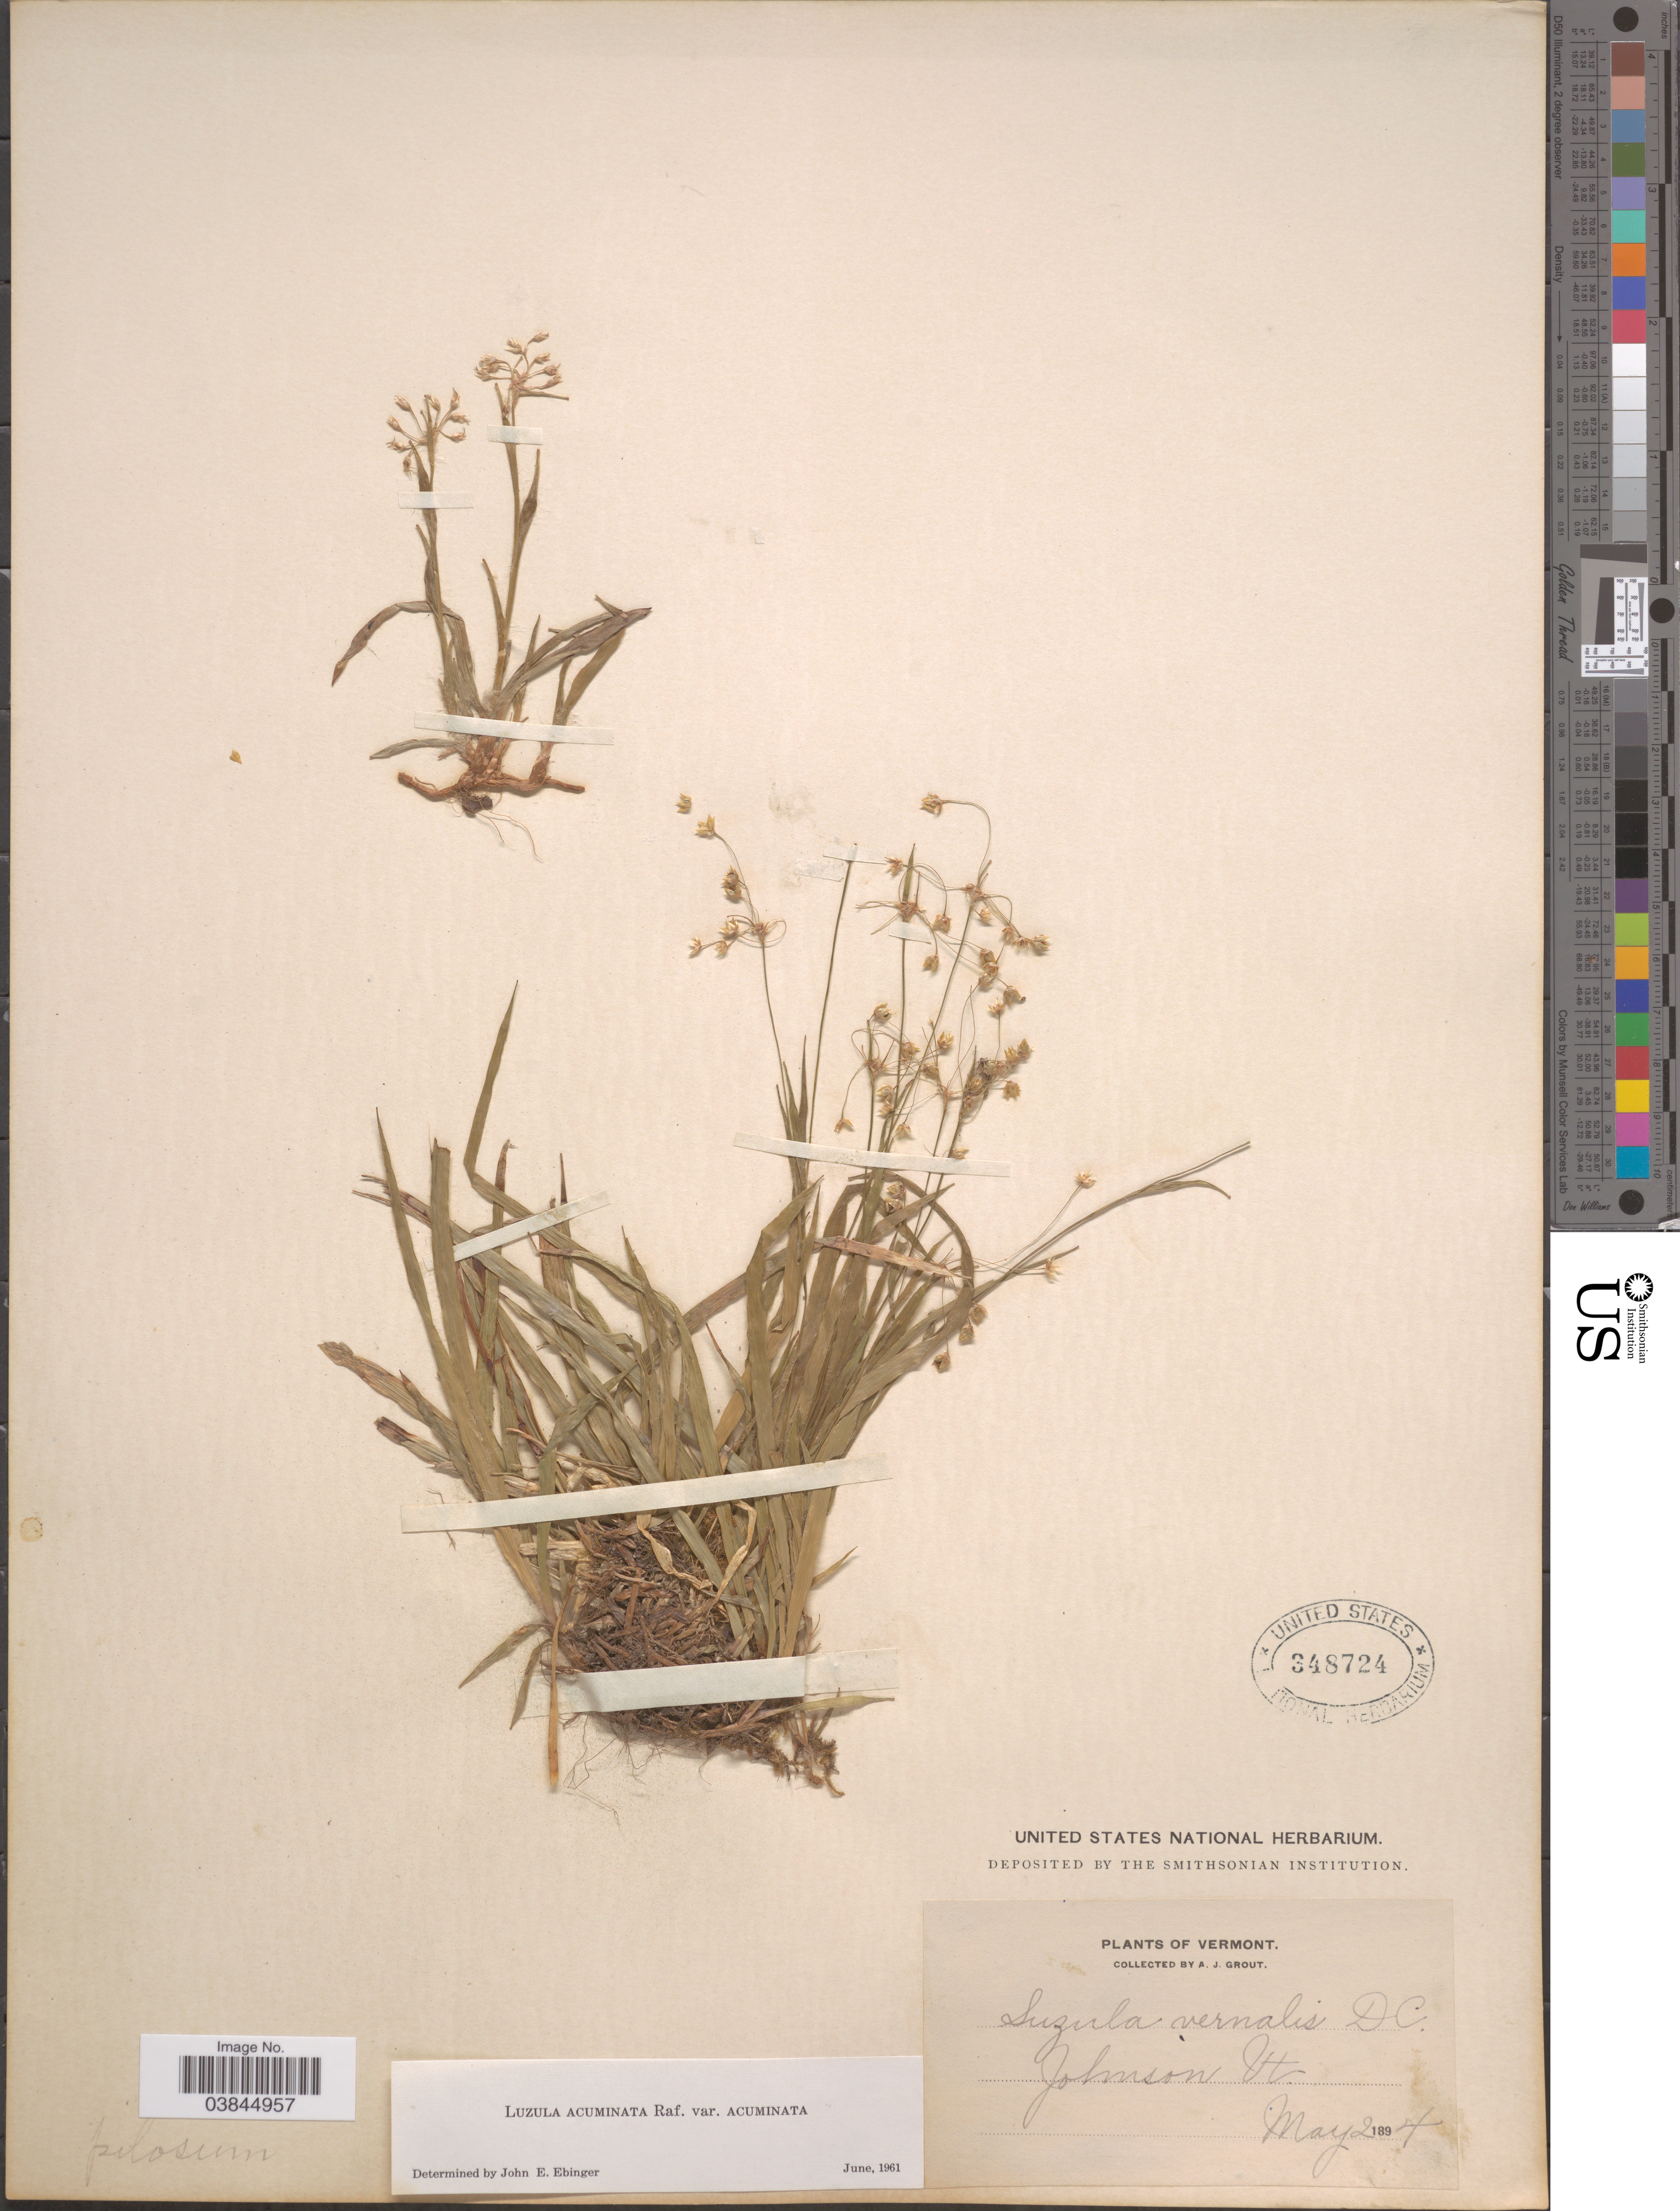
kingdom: Plantae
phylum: Tracheophyta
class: Liliopsida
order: Poales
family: Juncaceae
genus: Luzula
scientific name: Luzula acuminata var. acuminata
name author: Raf.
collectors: A. J. Grout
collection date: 1894-05-02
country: United States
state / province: Vermont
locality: Johnson.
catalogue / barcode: US 348724